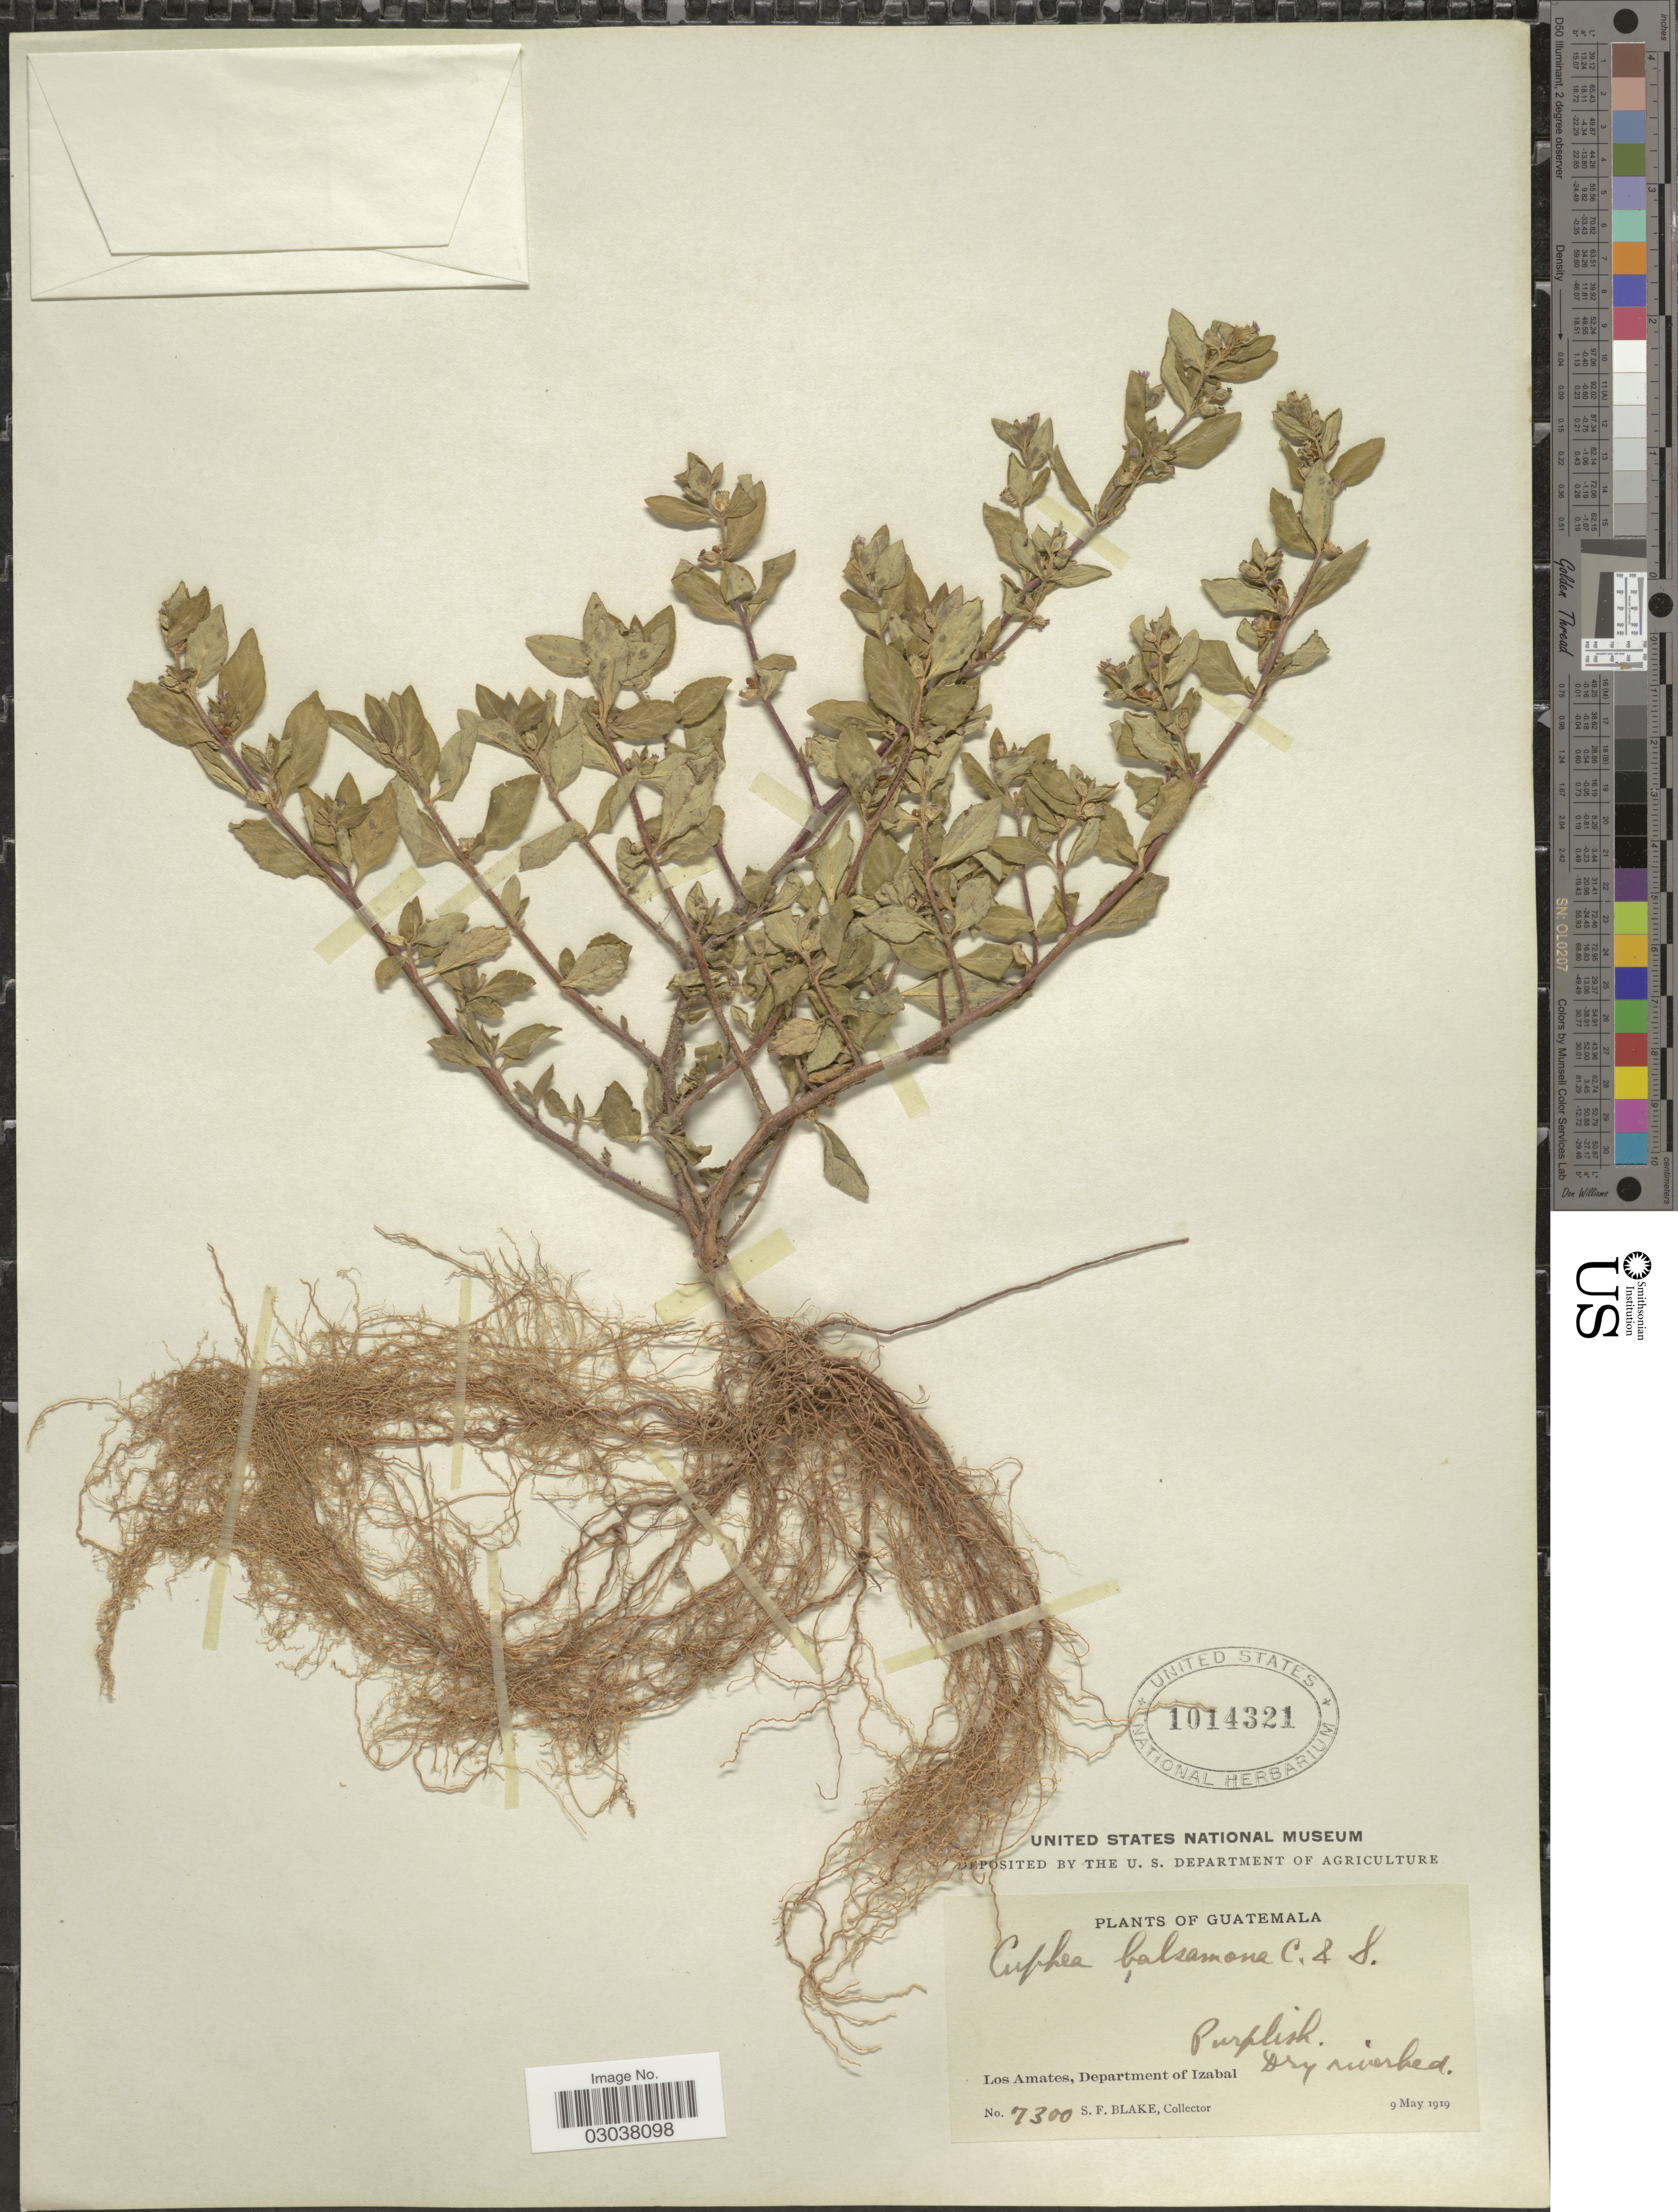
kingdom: Plantae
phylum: Tracheophyta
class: Magnoliopsida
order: Myrtales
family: Lythraceae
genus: Cuphea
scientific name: Cuphea carthagenensis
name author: (Jacq.) J.F. Macbr.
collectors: S. Blake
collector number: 7300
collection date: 1919-05-09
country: Guatemala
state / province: Izabal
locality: Los Amates, Department of Izabal.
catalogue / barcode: US 1014321